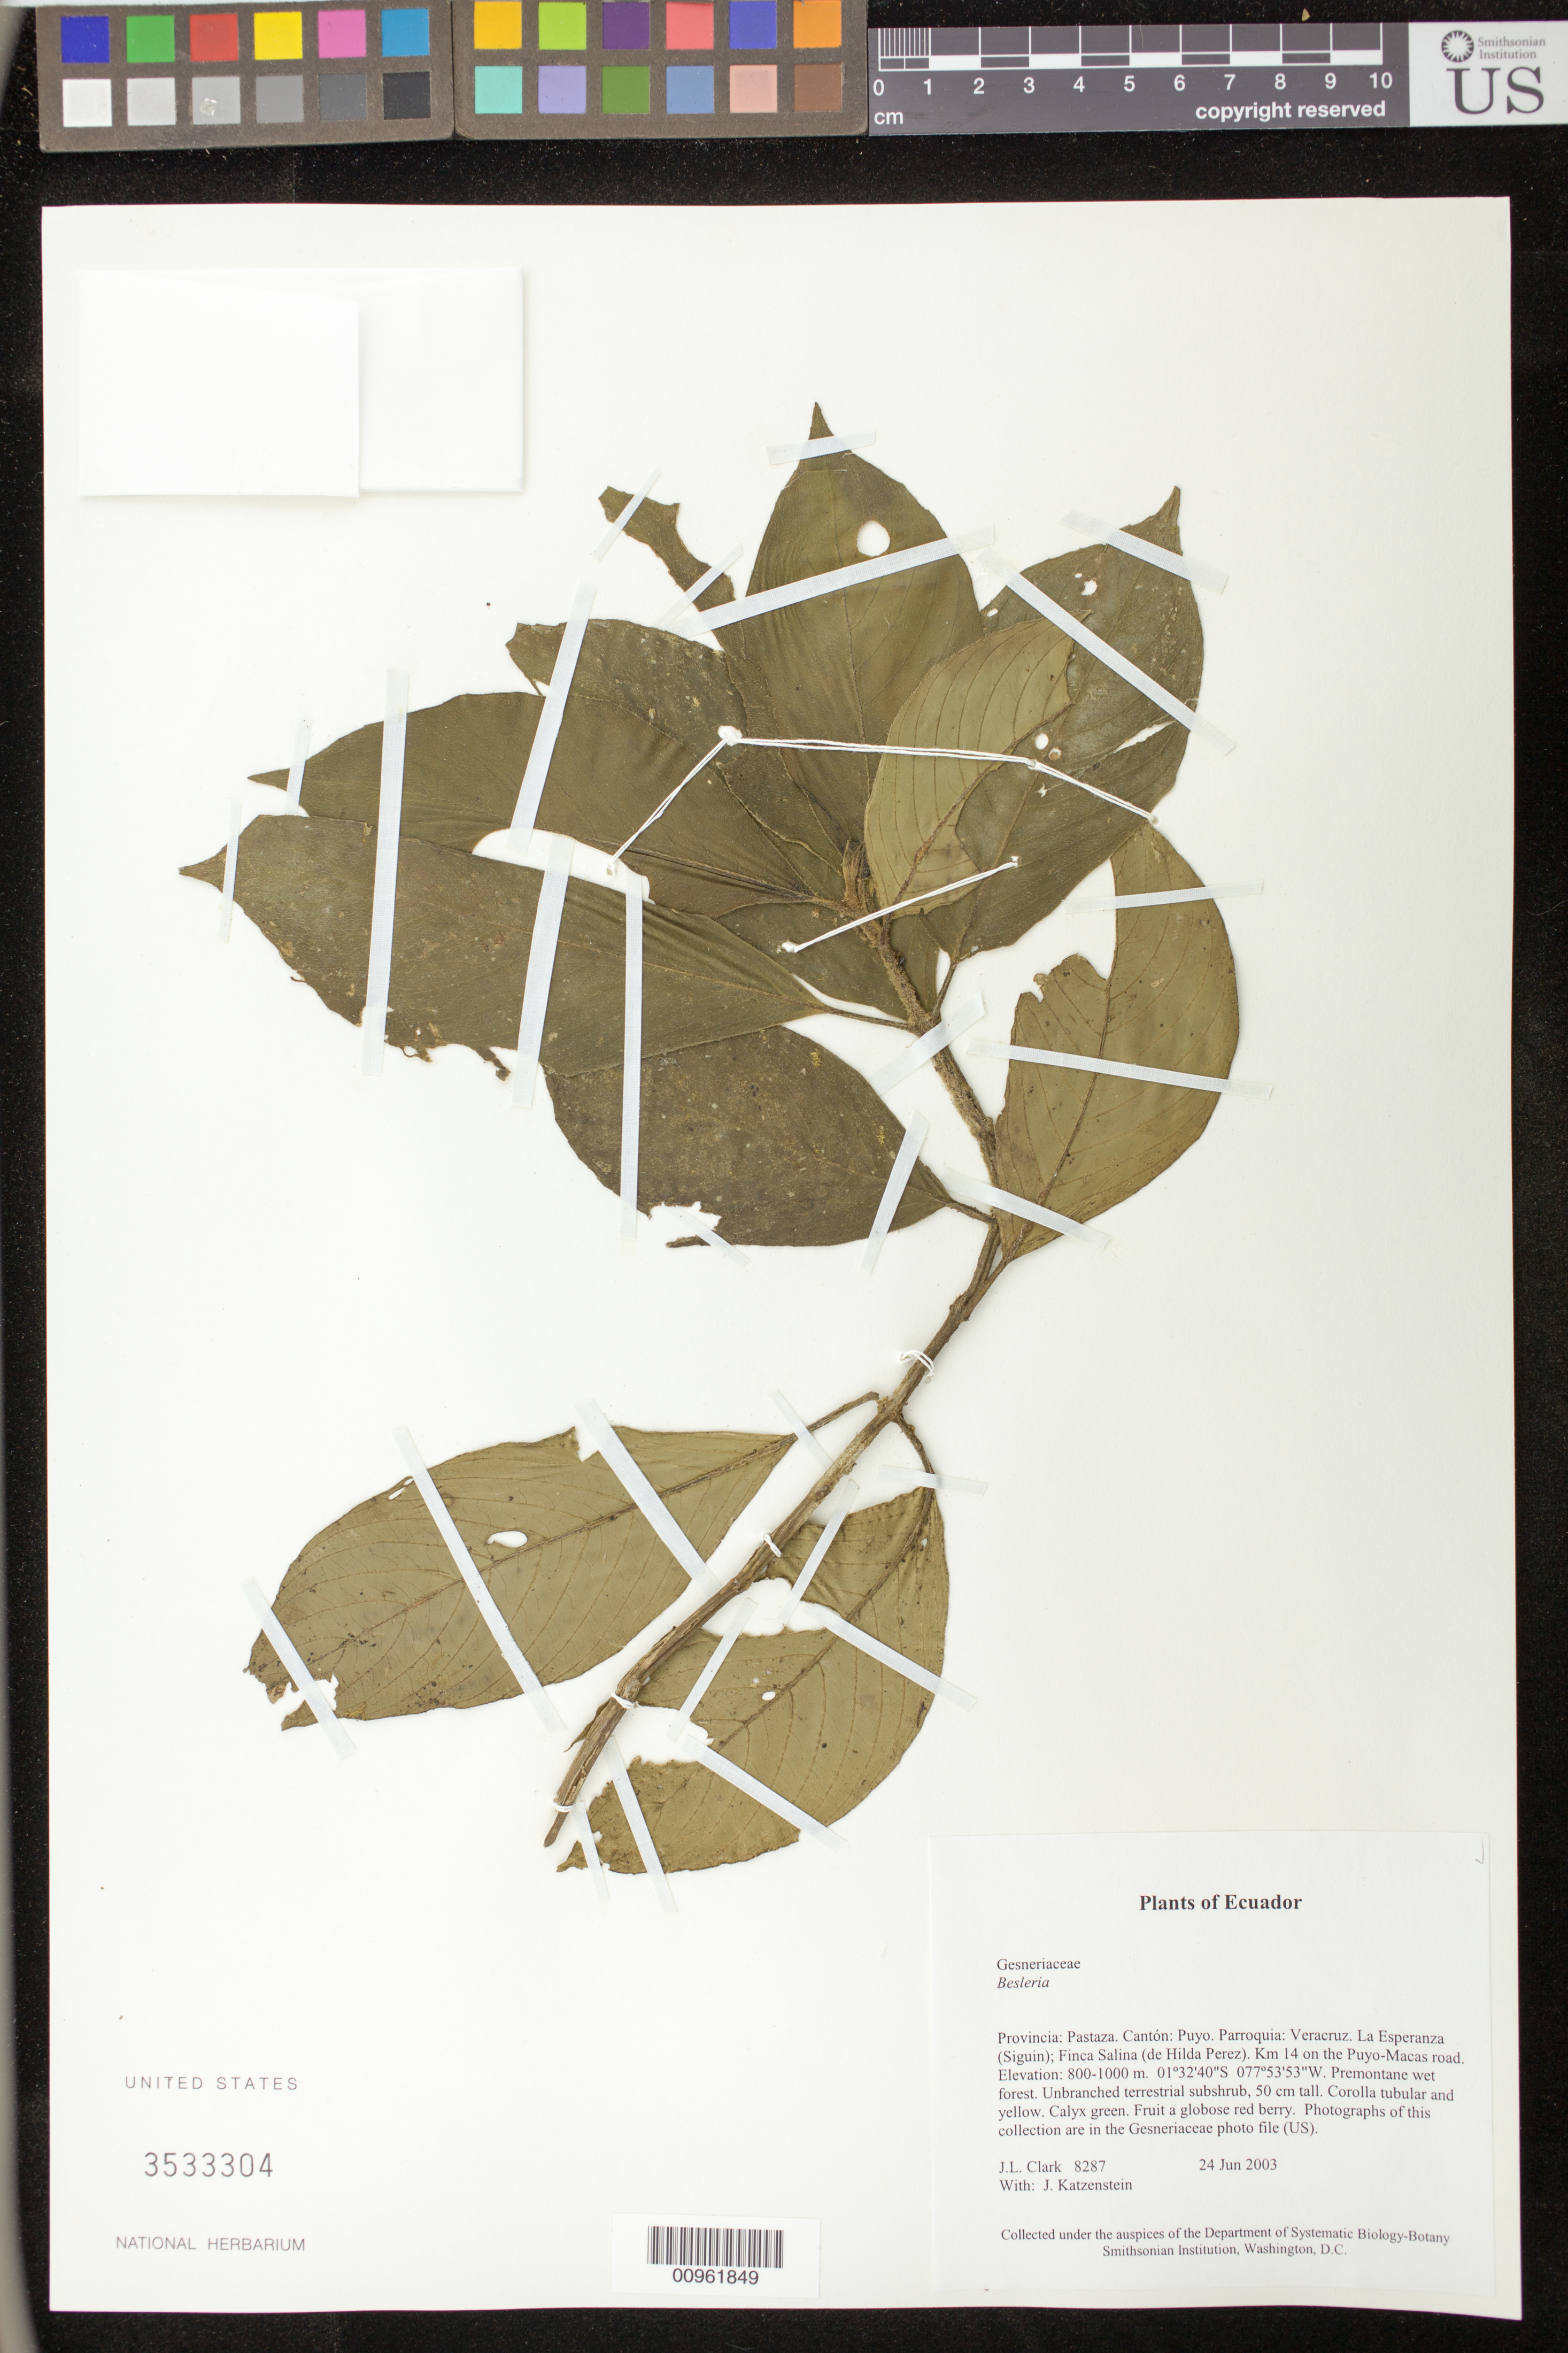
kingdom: Plantae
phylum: Tracheophyta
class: Magnoliopsida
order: Lamiales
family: Gesneriaceae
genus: Besleria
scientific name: Besleria sp.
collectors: J. L. Clark & J. Katzenstein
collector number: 8287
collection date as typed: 24 Jun 2003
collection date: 2003-06-24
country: Ecuador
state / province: Pastaza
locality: Puyo. Parroquia: Veracruz. La Esperanza (Siguin); Finca Salina (de Hilda Perez). Km 14 on the Puyo-Macas road.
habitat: Premontane wet forest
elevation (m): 800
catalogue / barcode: US 3533304